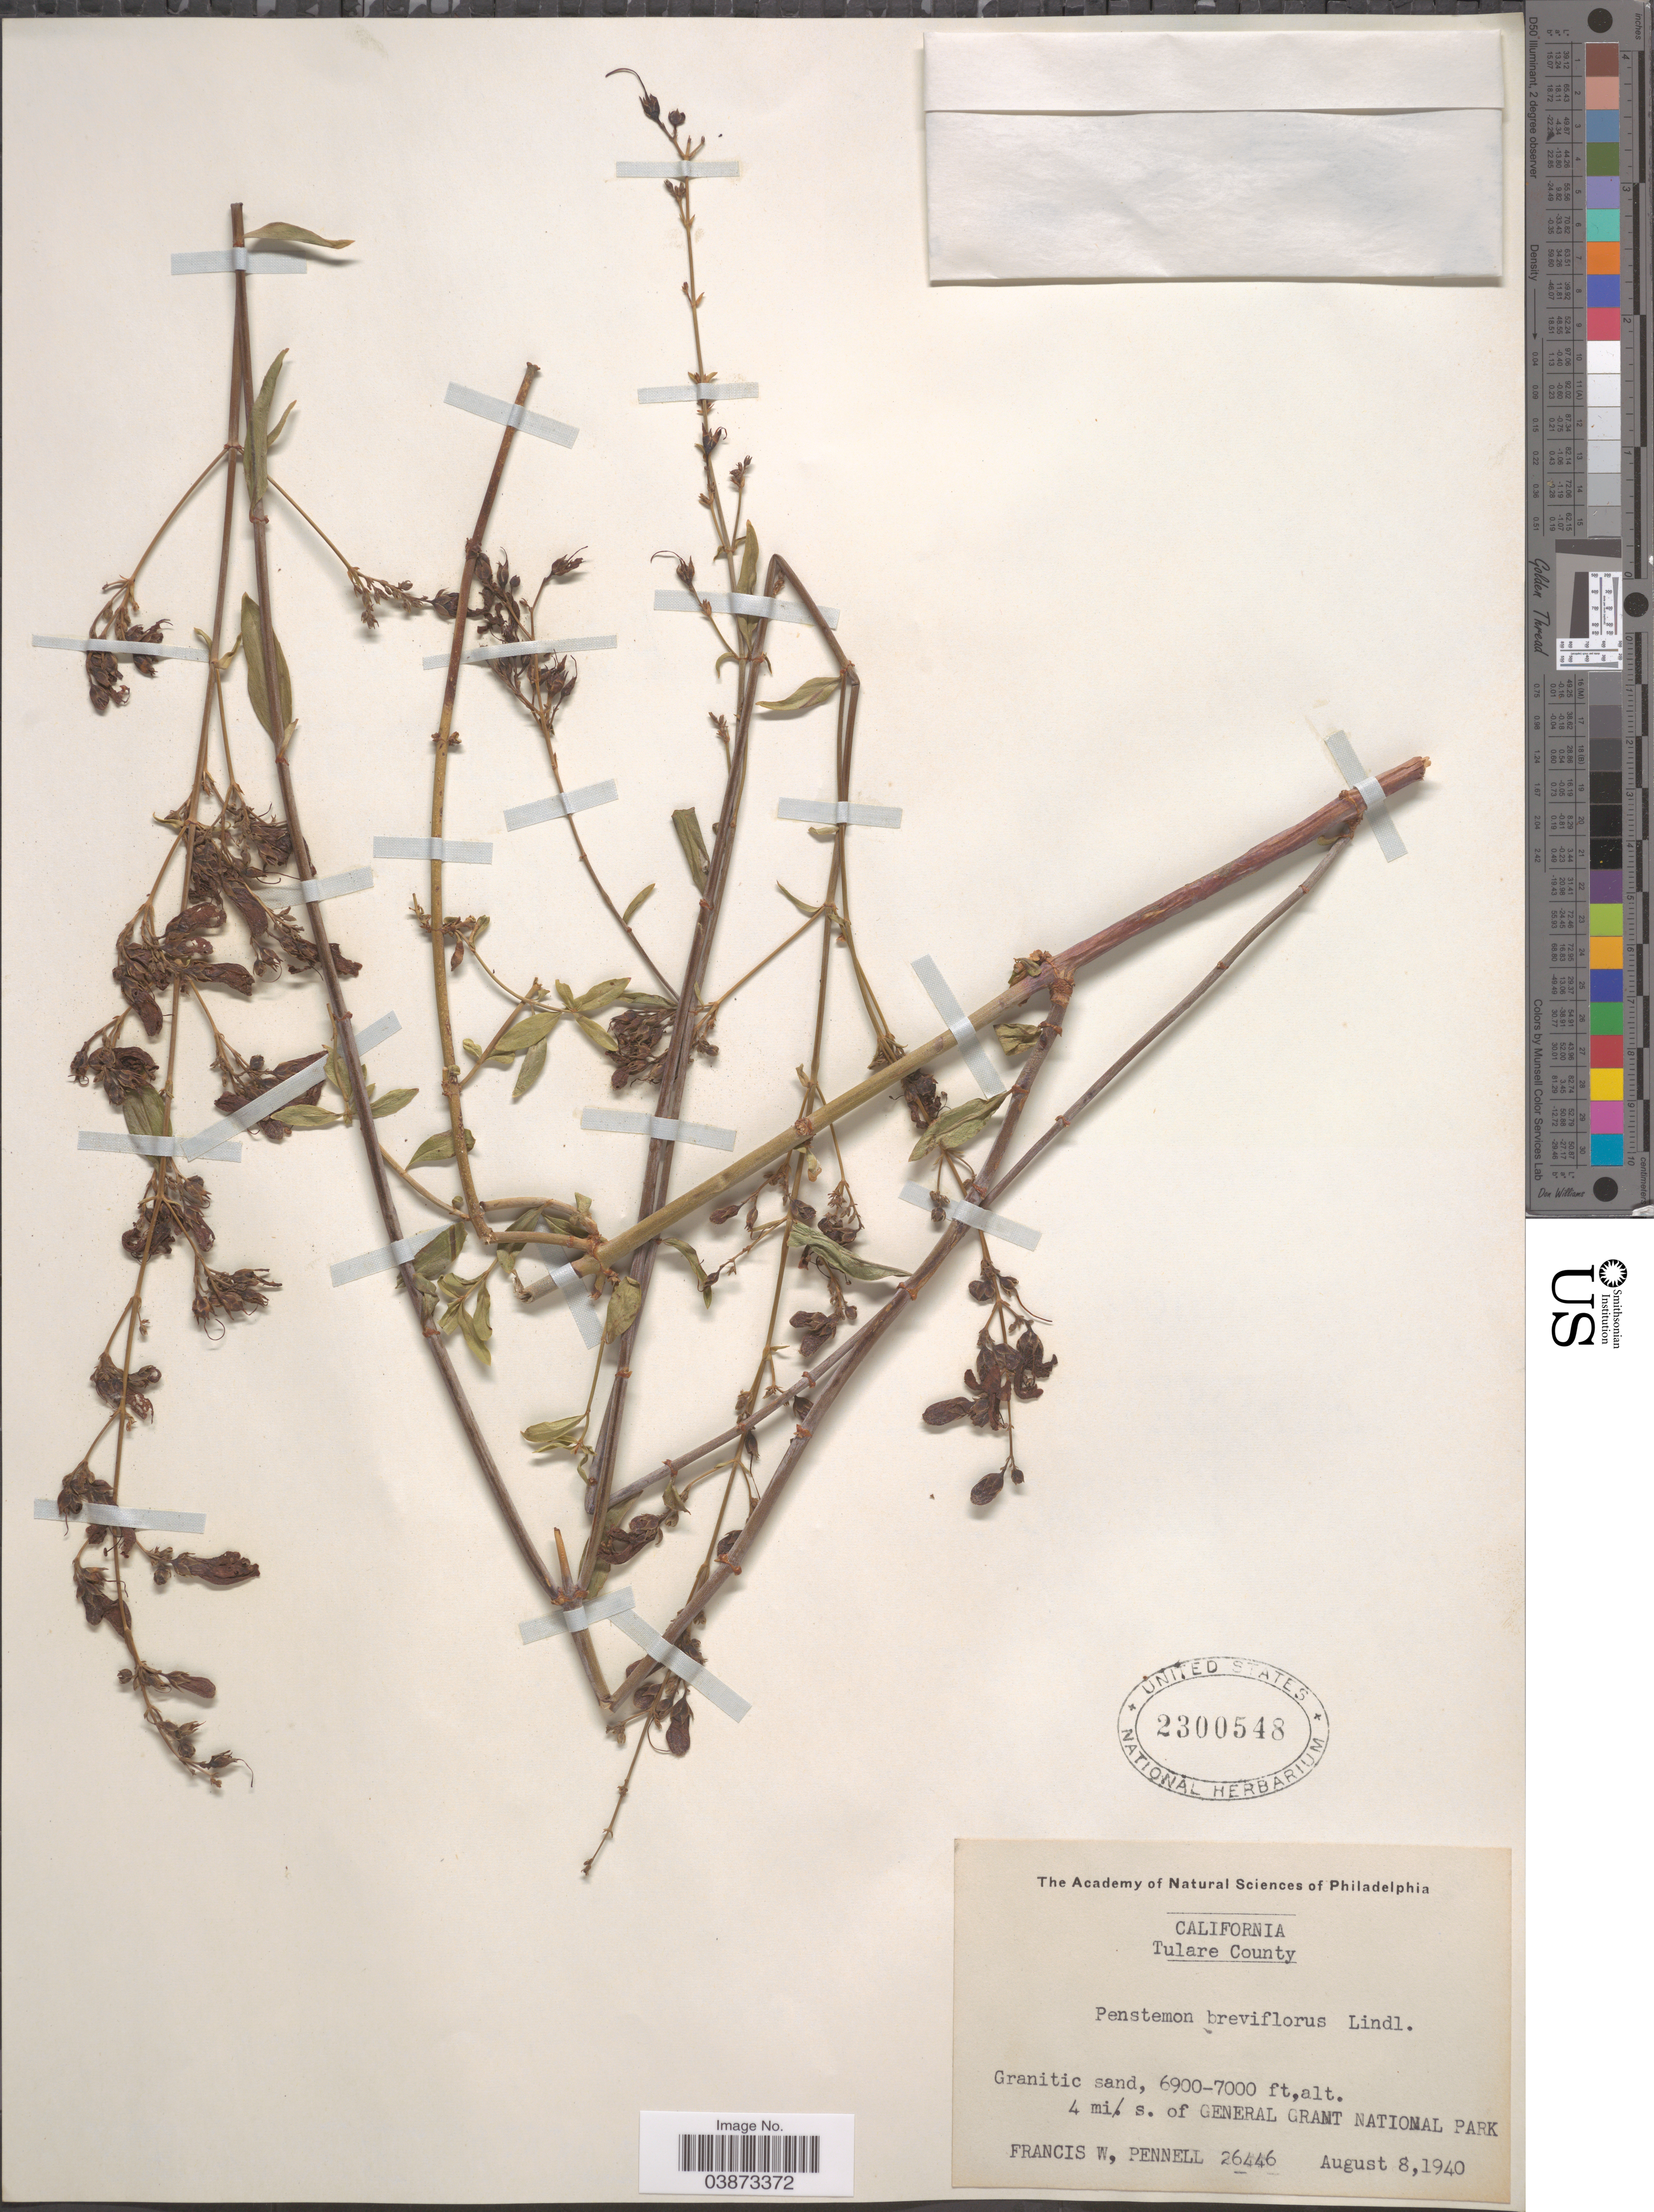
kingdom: Plantae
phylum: Tracheophyta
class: Magnoliopsida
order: Lamiales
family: Plantaginaceae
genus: Penstemon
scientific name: Penstemon breviflorus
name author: Lindl.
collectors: F. W. Pennell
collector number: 26446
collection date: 1940-08-08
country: United States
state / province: California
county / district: Tulare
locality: Tulare County. 4 mi. s. of General Grant National Park.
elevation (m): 2103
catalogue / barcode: US 2300548